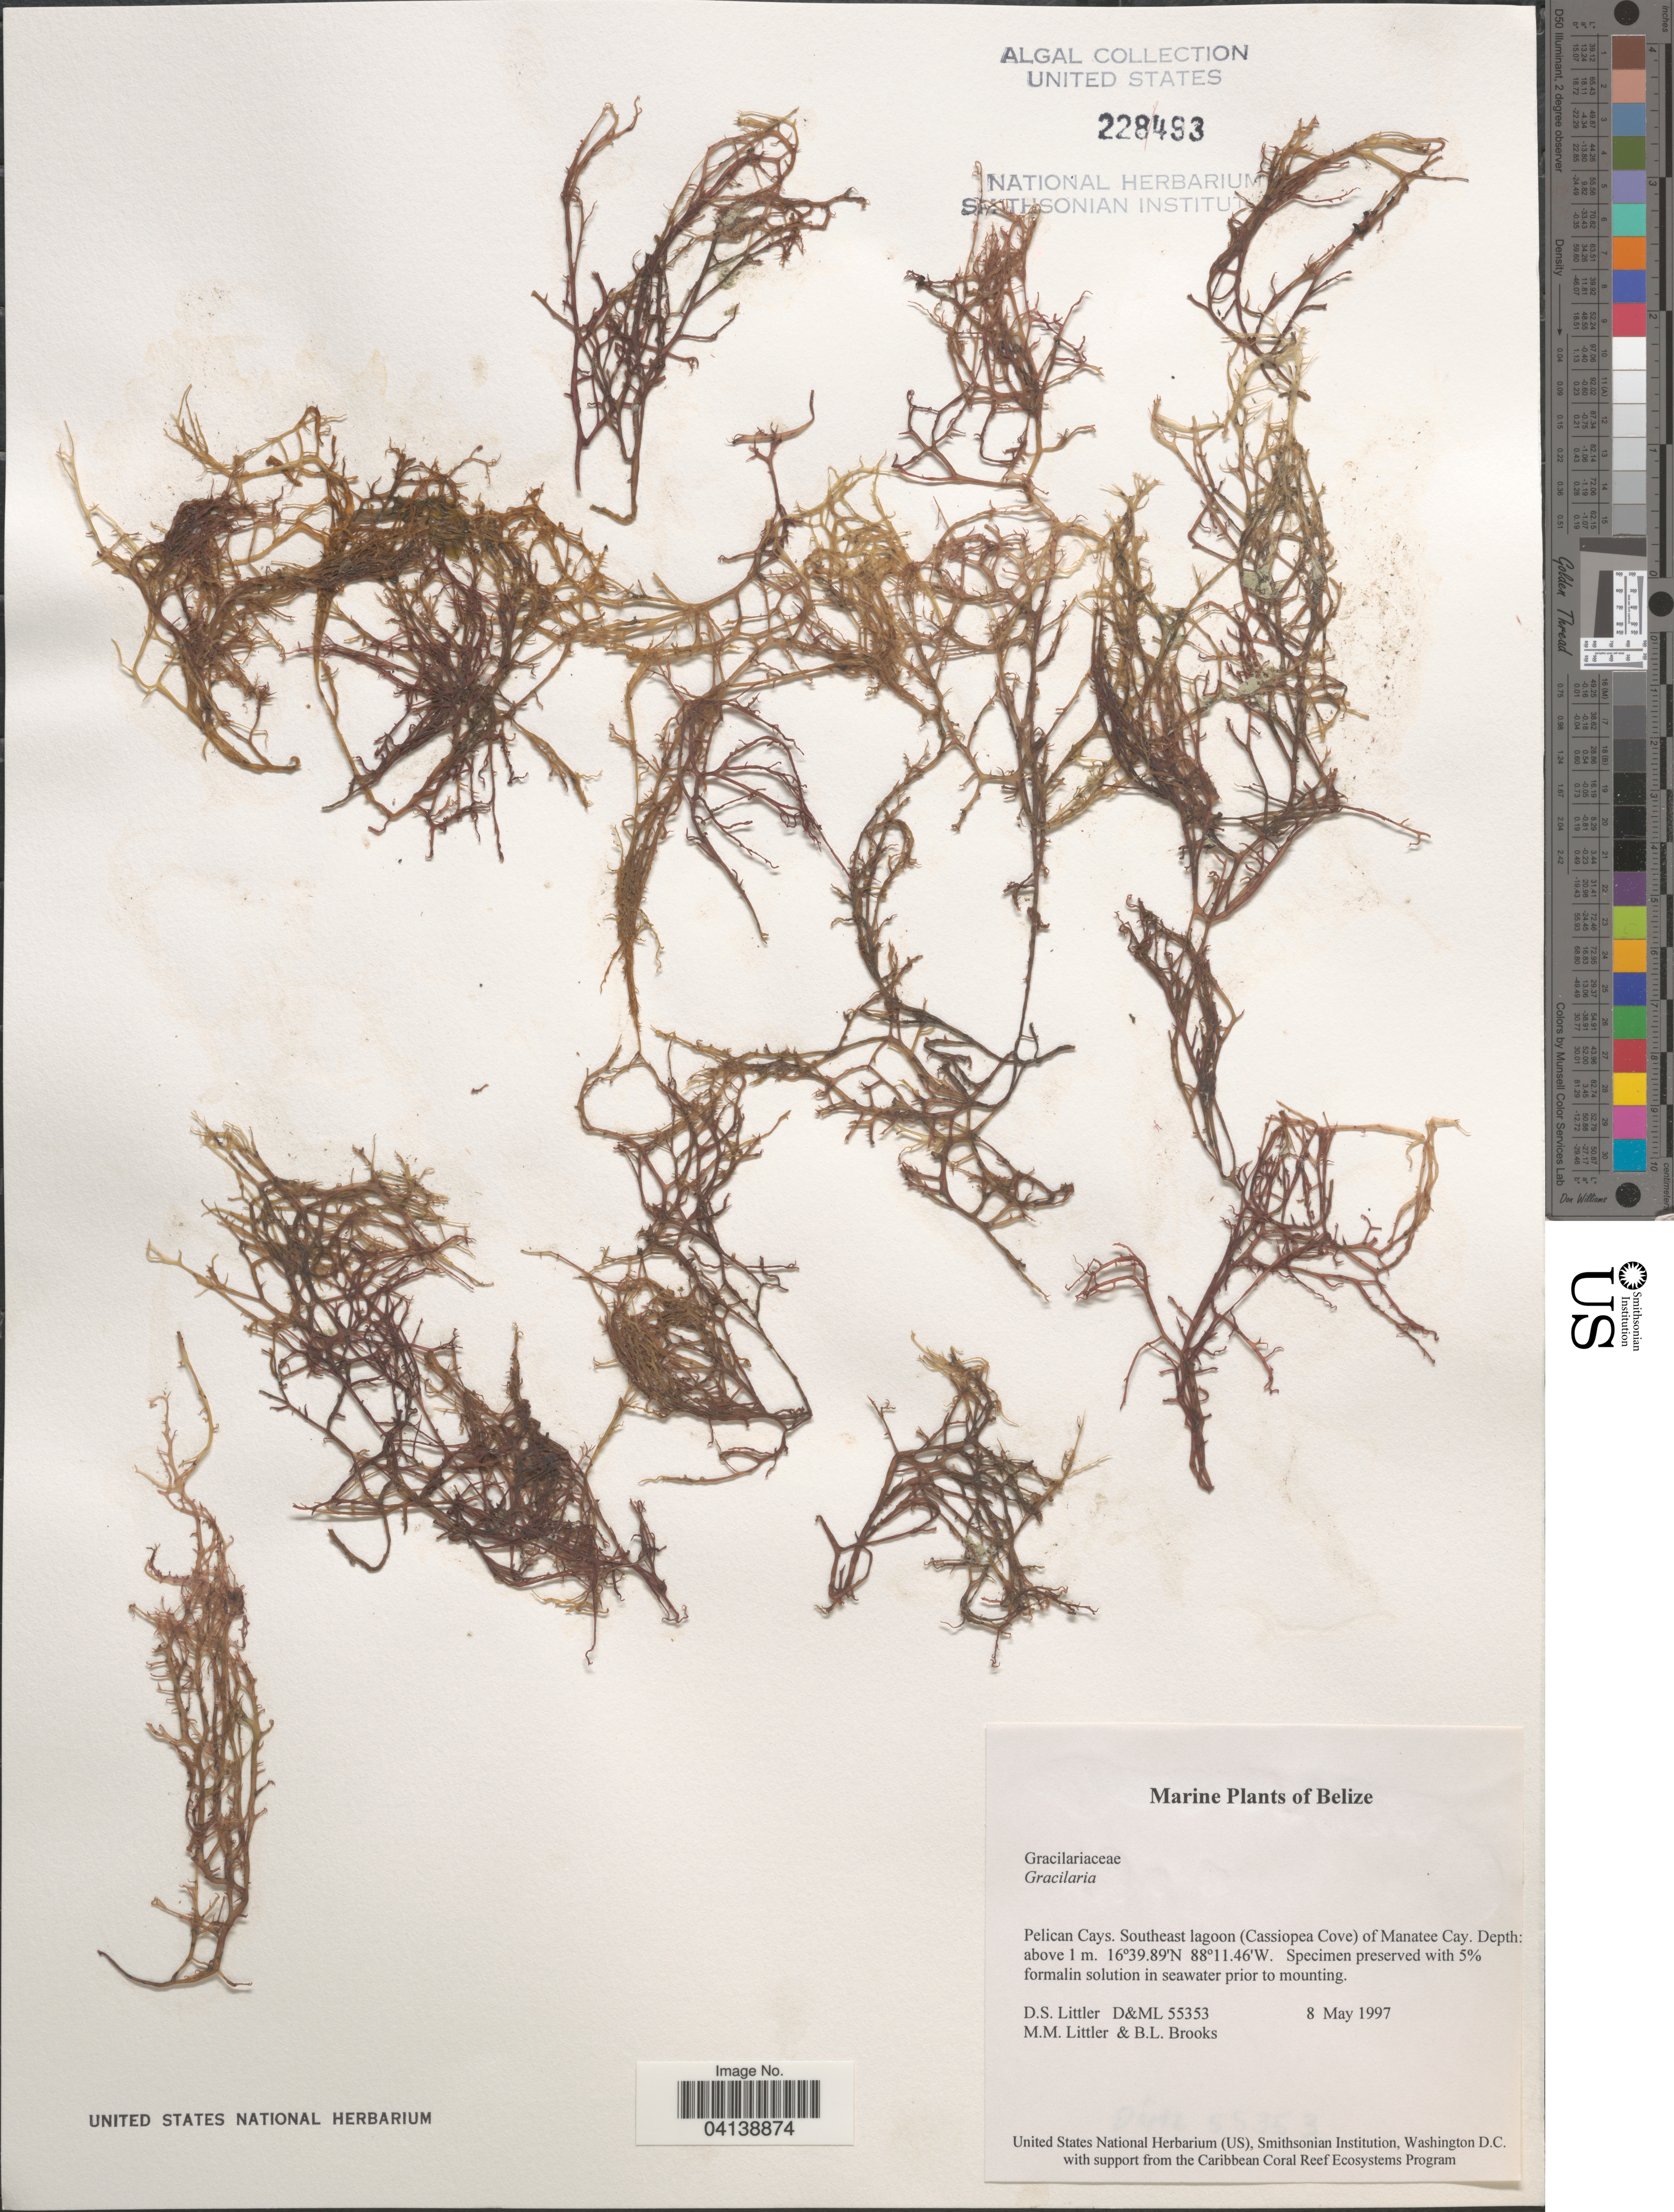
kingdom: Plantae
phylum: Rhodophyta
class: Florideophyceae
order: Gracilariales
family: Gracilariaceae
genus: Gracilaria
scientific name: Gracilaria sp.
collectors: D. S. Littler & B. Brooks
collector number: D&ML55353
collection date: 1997-05-08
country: Belize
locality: Pelican Cays. Southeast lagoon (Cassiopea Cove) of Manatee Cay.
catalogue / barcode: US 228483